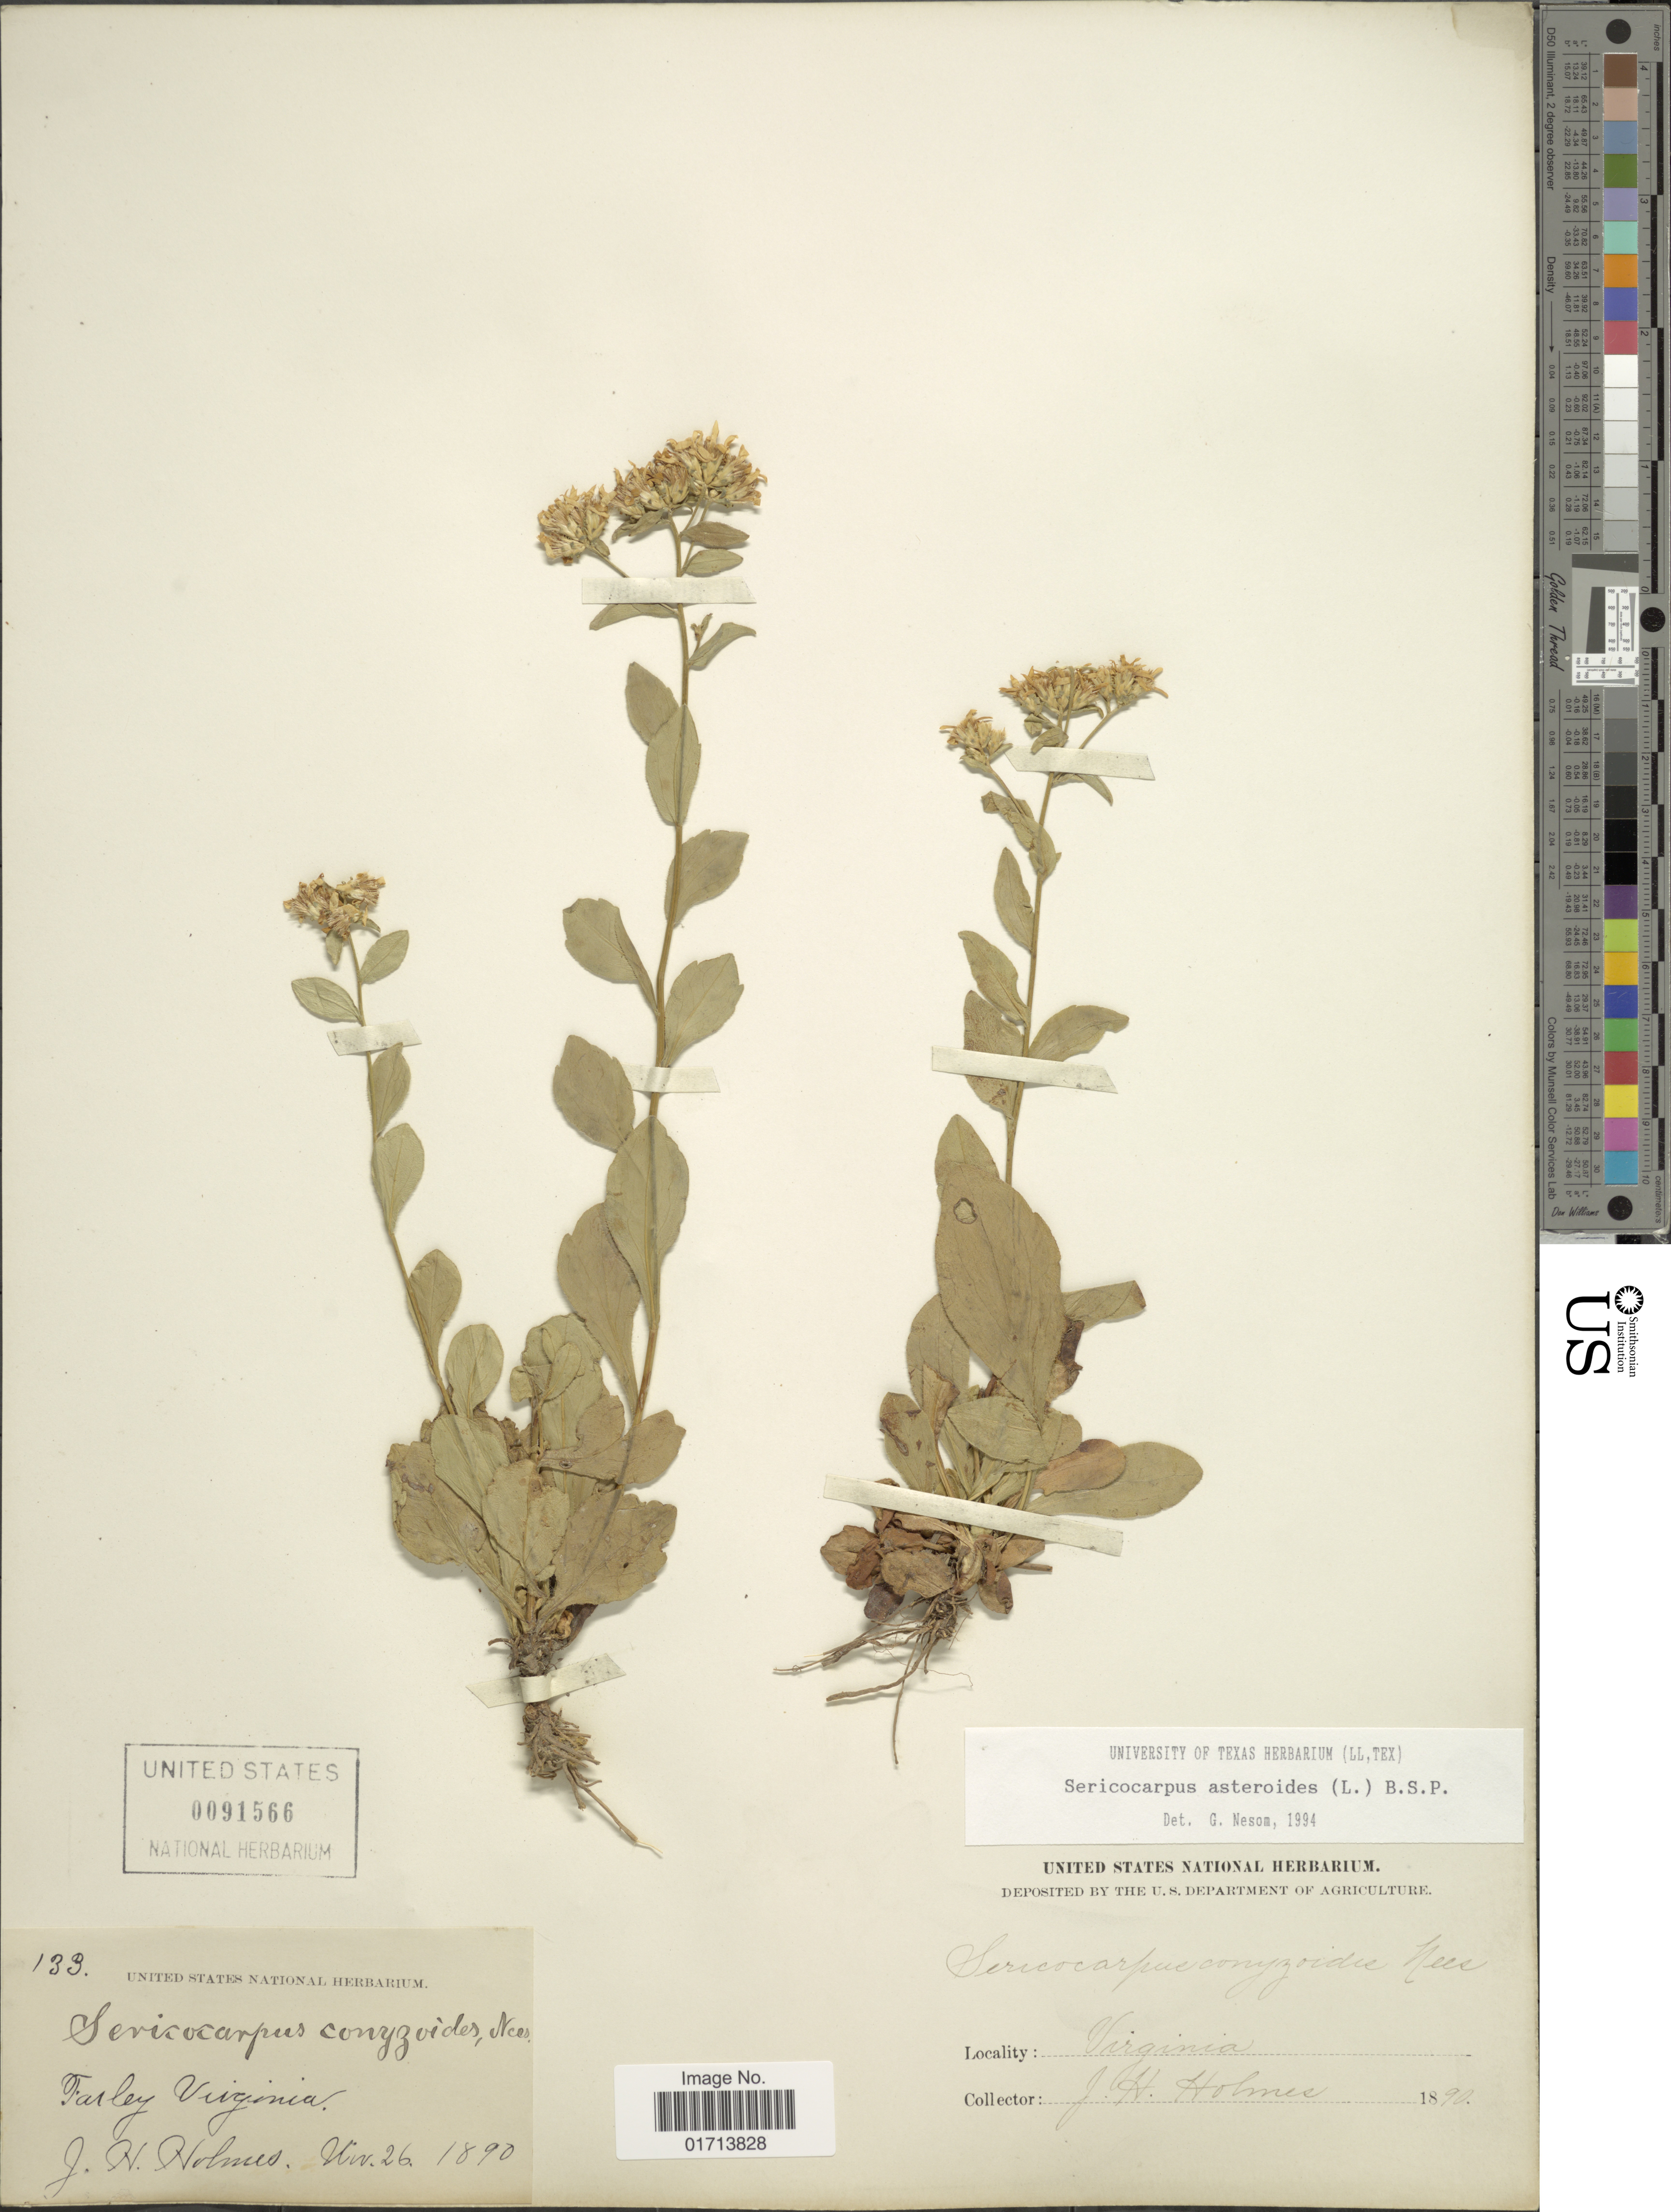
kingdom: Plantae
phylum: Tracheophyta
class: Magnoliopsida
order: Asterales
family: Asteraceae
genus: Sericocarpus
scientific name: Sericocarpus asteroides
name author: (L.) Britton, Stearns & Poggenb.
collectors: J. Holmes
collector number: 133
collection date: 1890-11-26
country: United States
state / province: Virginia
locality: Farley Virginia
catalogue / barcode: US 91566